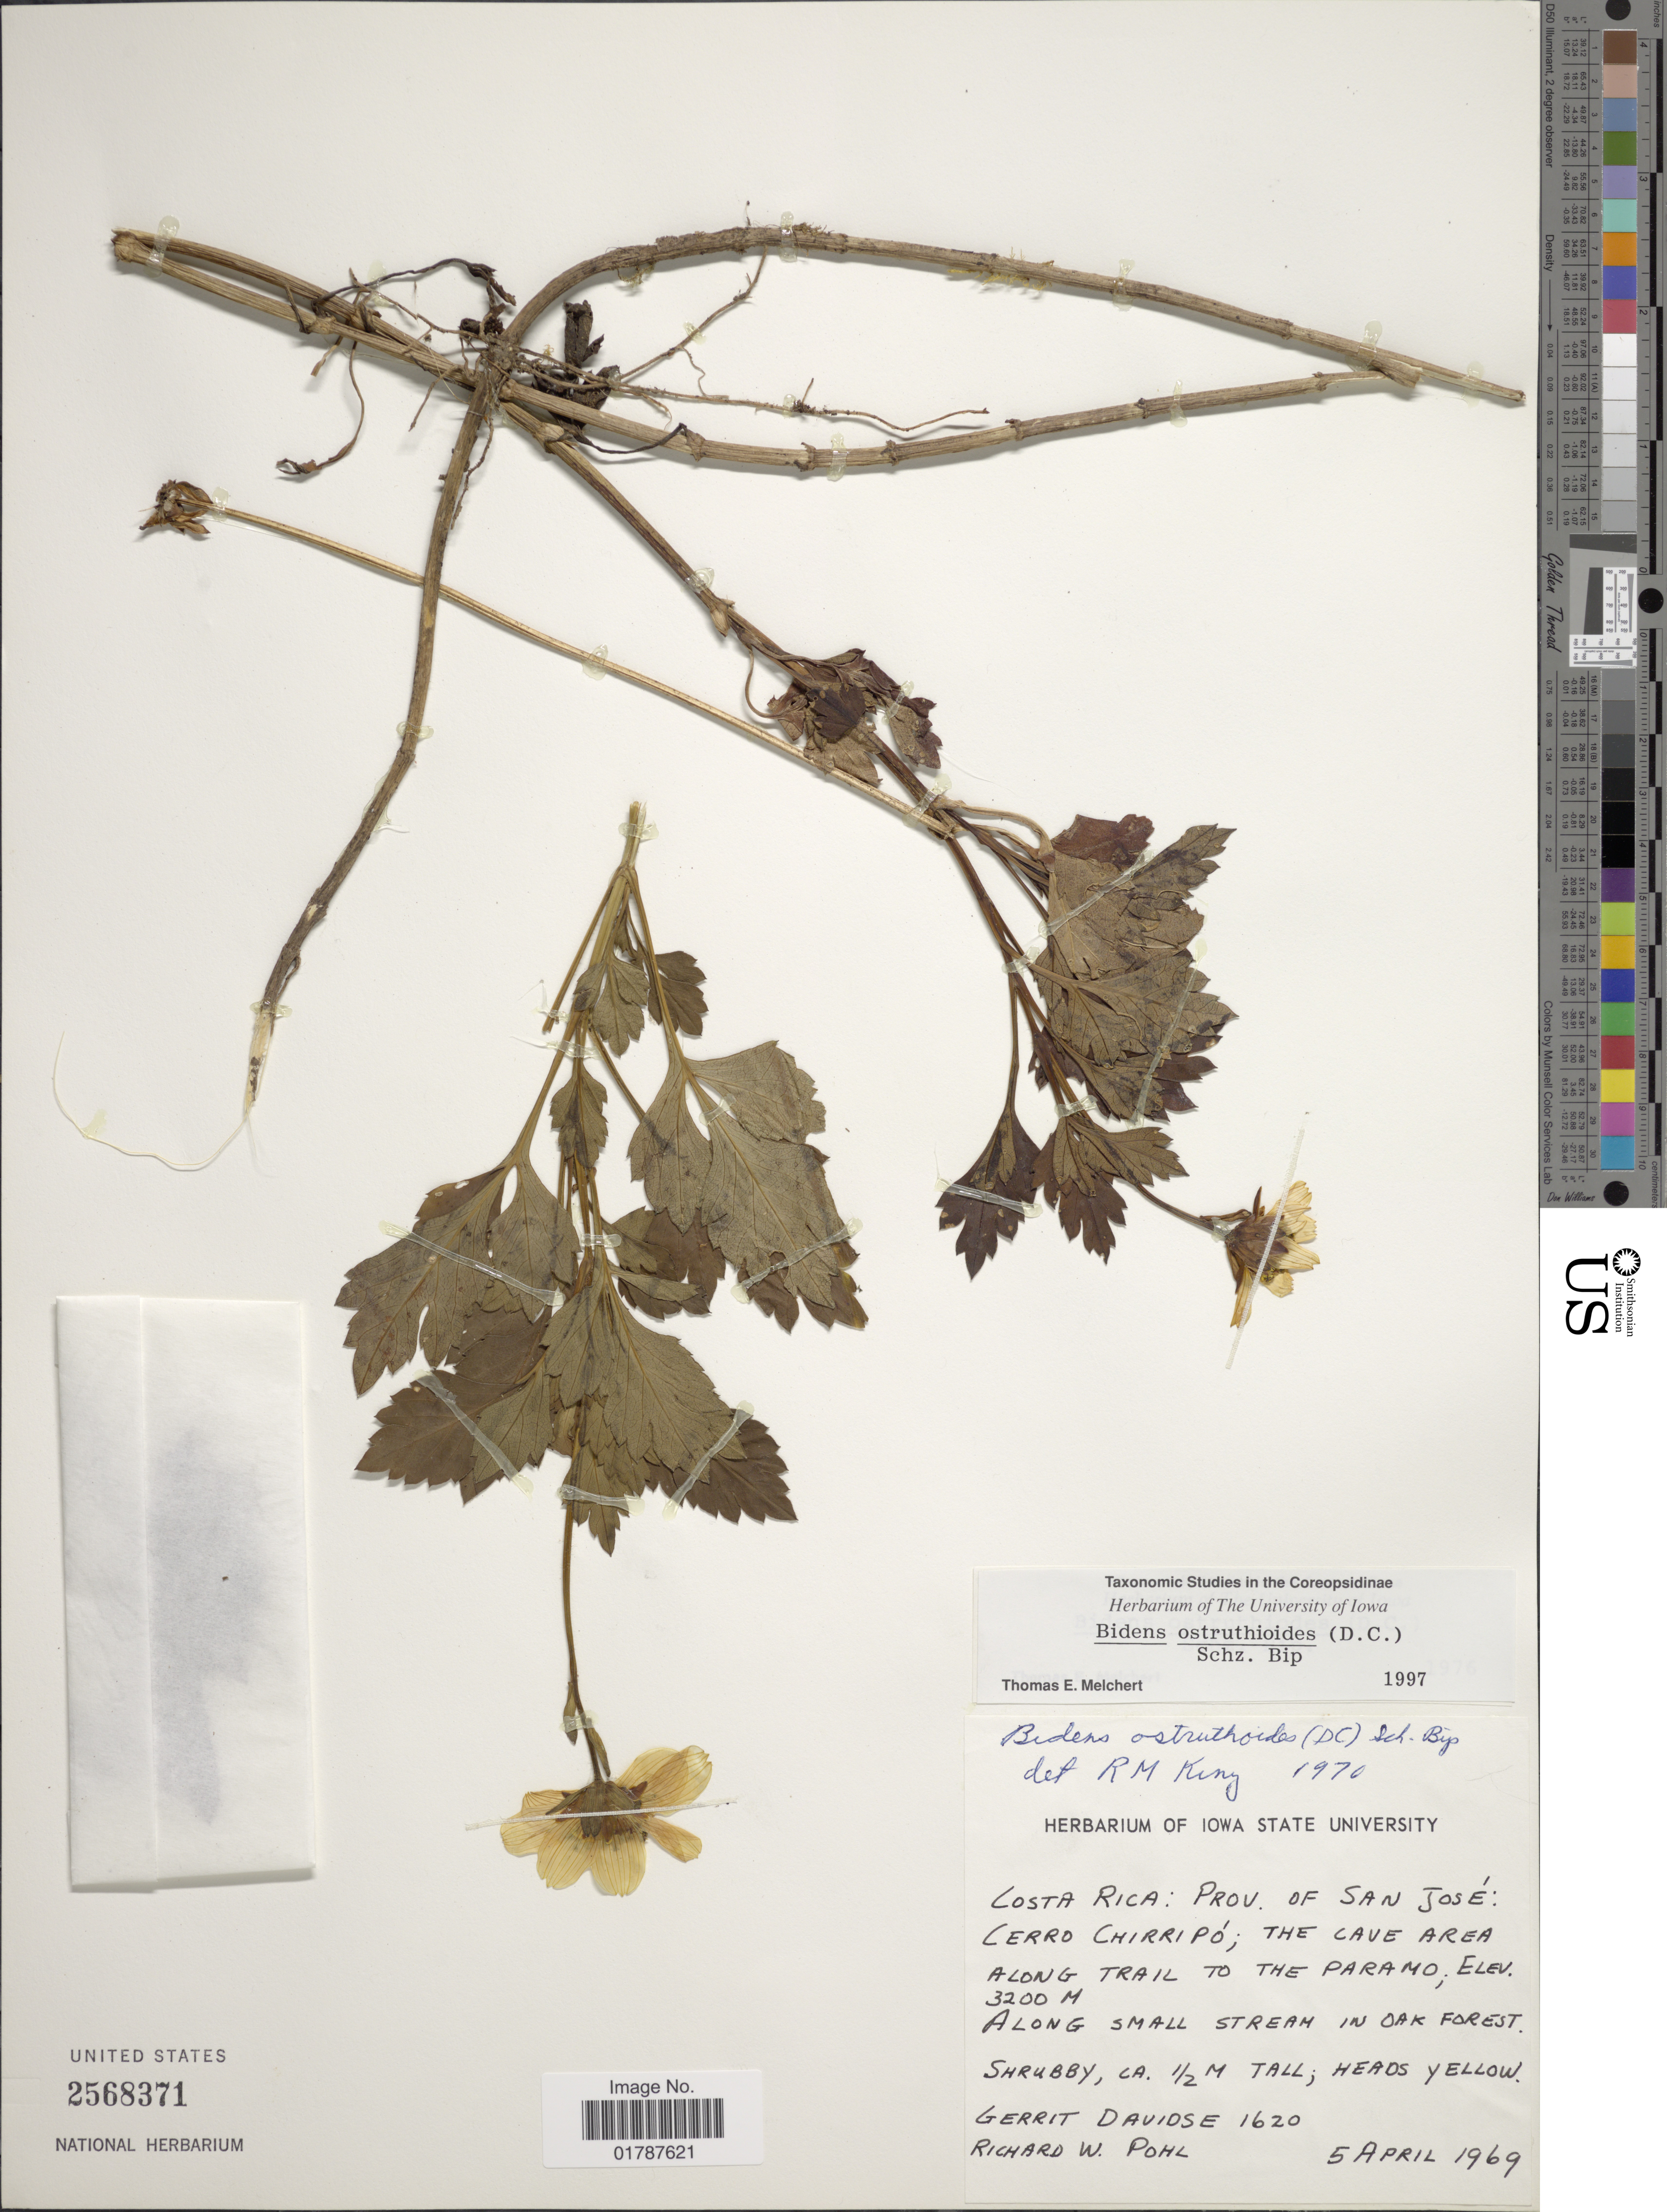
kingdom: Plantae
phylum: Tracheophyta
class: Magnoliopsida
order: Asterales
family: Asteraceae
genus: Bidens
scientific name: Bidens ostruthioides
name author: (DC.) Sch. Bip.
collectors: G. Davidse & R. W. Pohl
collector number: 1620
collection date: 1969-04-05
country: Costa Rica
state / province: San José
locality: Costa Rica: Prov. of San Jose, Cerro Chirripo, The Cave Area, along trail to the Paramo, Along small stream in Oak Forest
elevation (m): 3200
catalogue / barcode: US 2568371